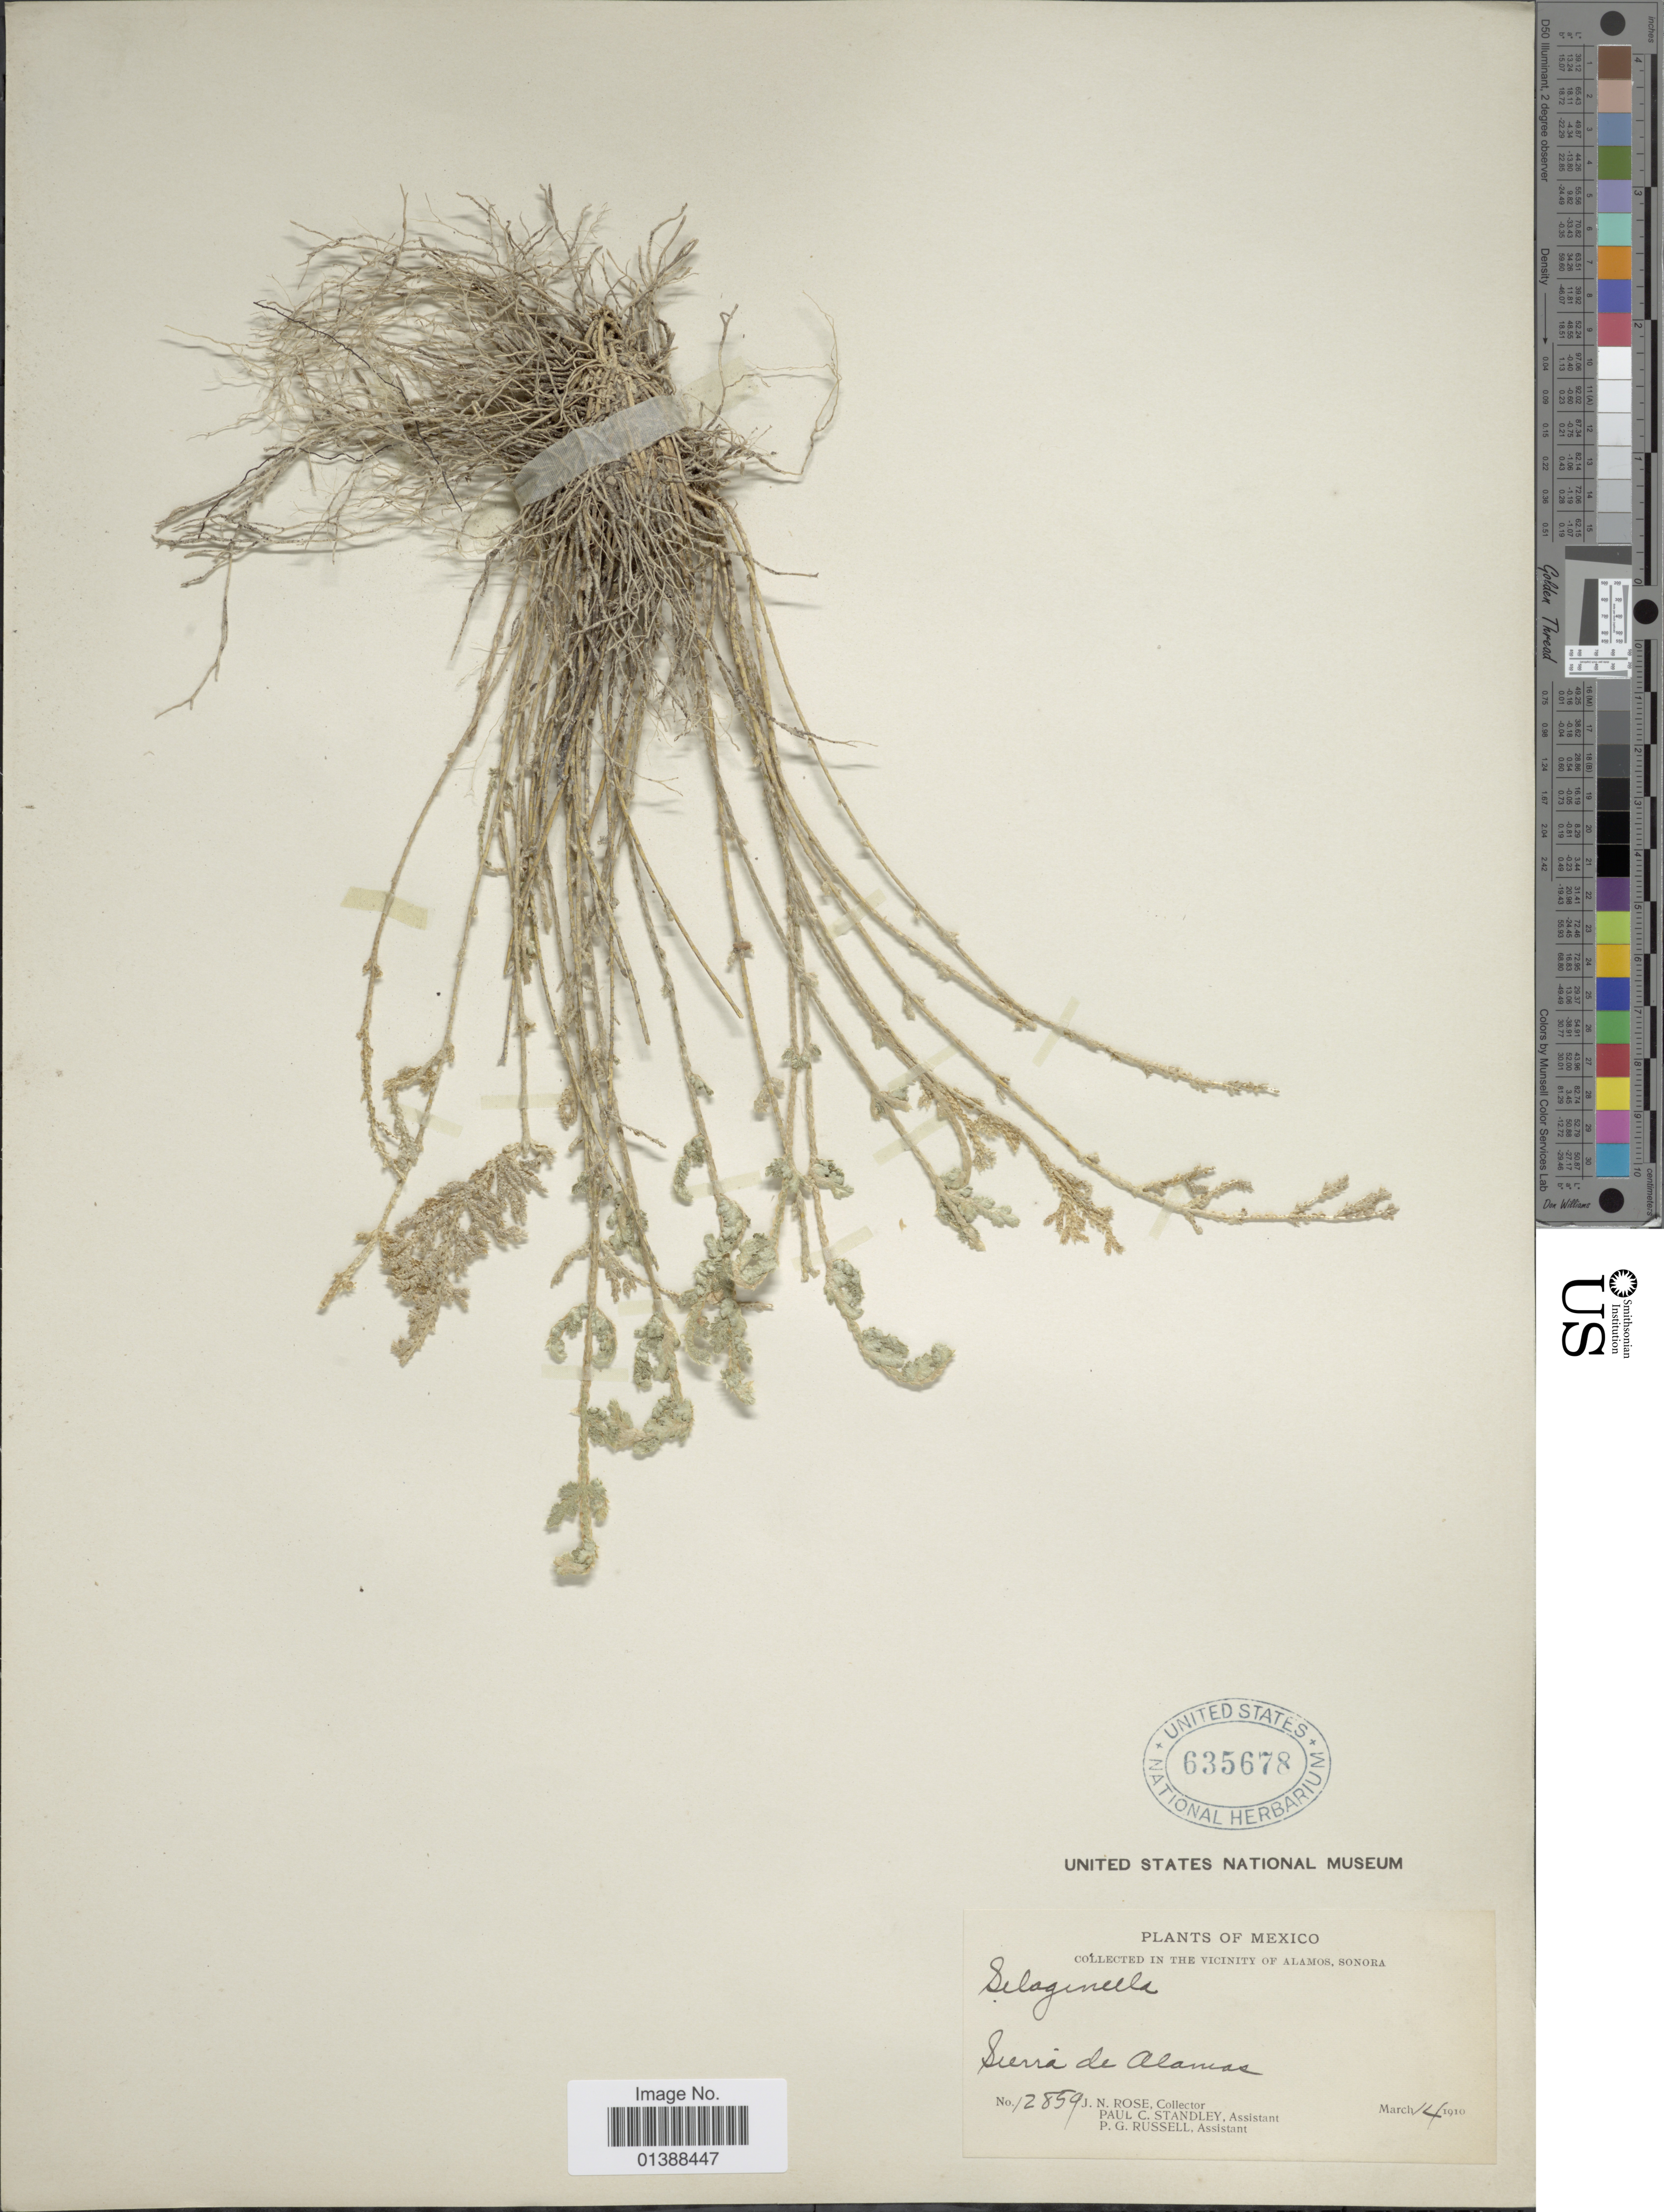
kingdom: Plantae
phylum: Tracheophyta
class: Lycopodiopsida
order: Selaginellales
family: Selaginellaceae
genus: Selaginella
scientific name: Selaginella pallescens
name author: (C. Presl) Spring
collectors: J. N. Rose, P. C. Standley & P. G. Russell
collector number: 12859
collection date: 1910-03-14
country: Mexico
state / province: Sonora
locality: In the vicinity of Alamos, Sierra de Alamas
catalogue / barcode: US 635678